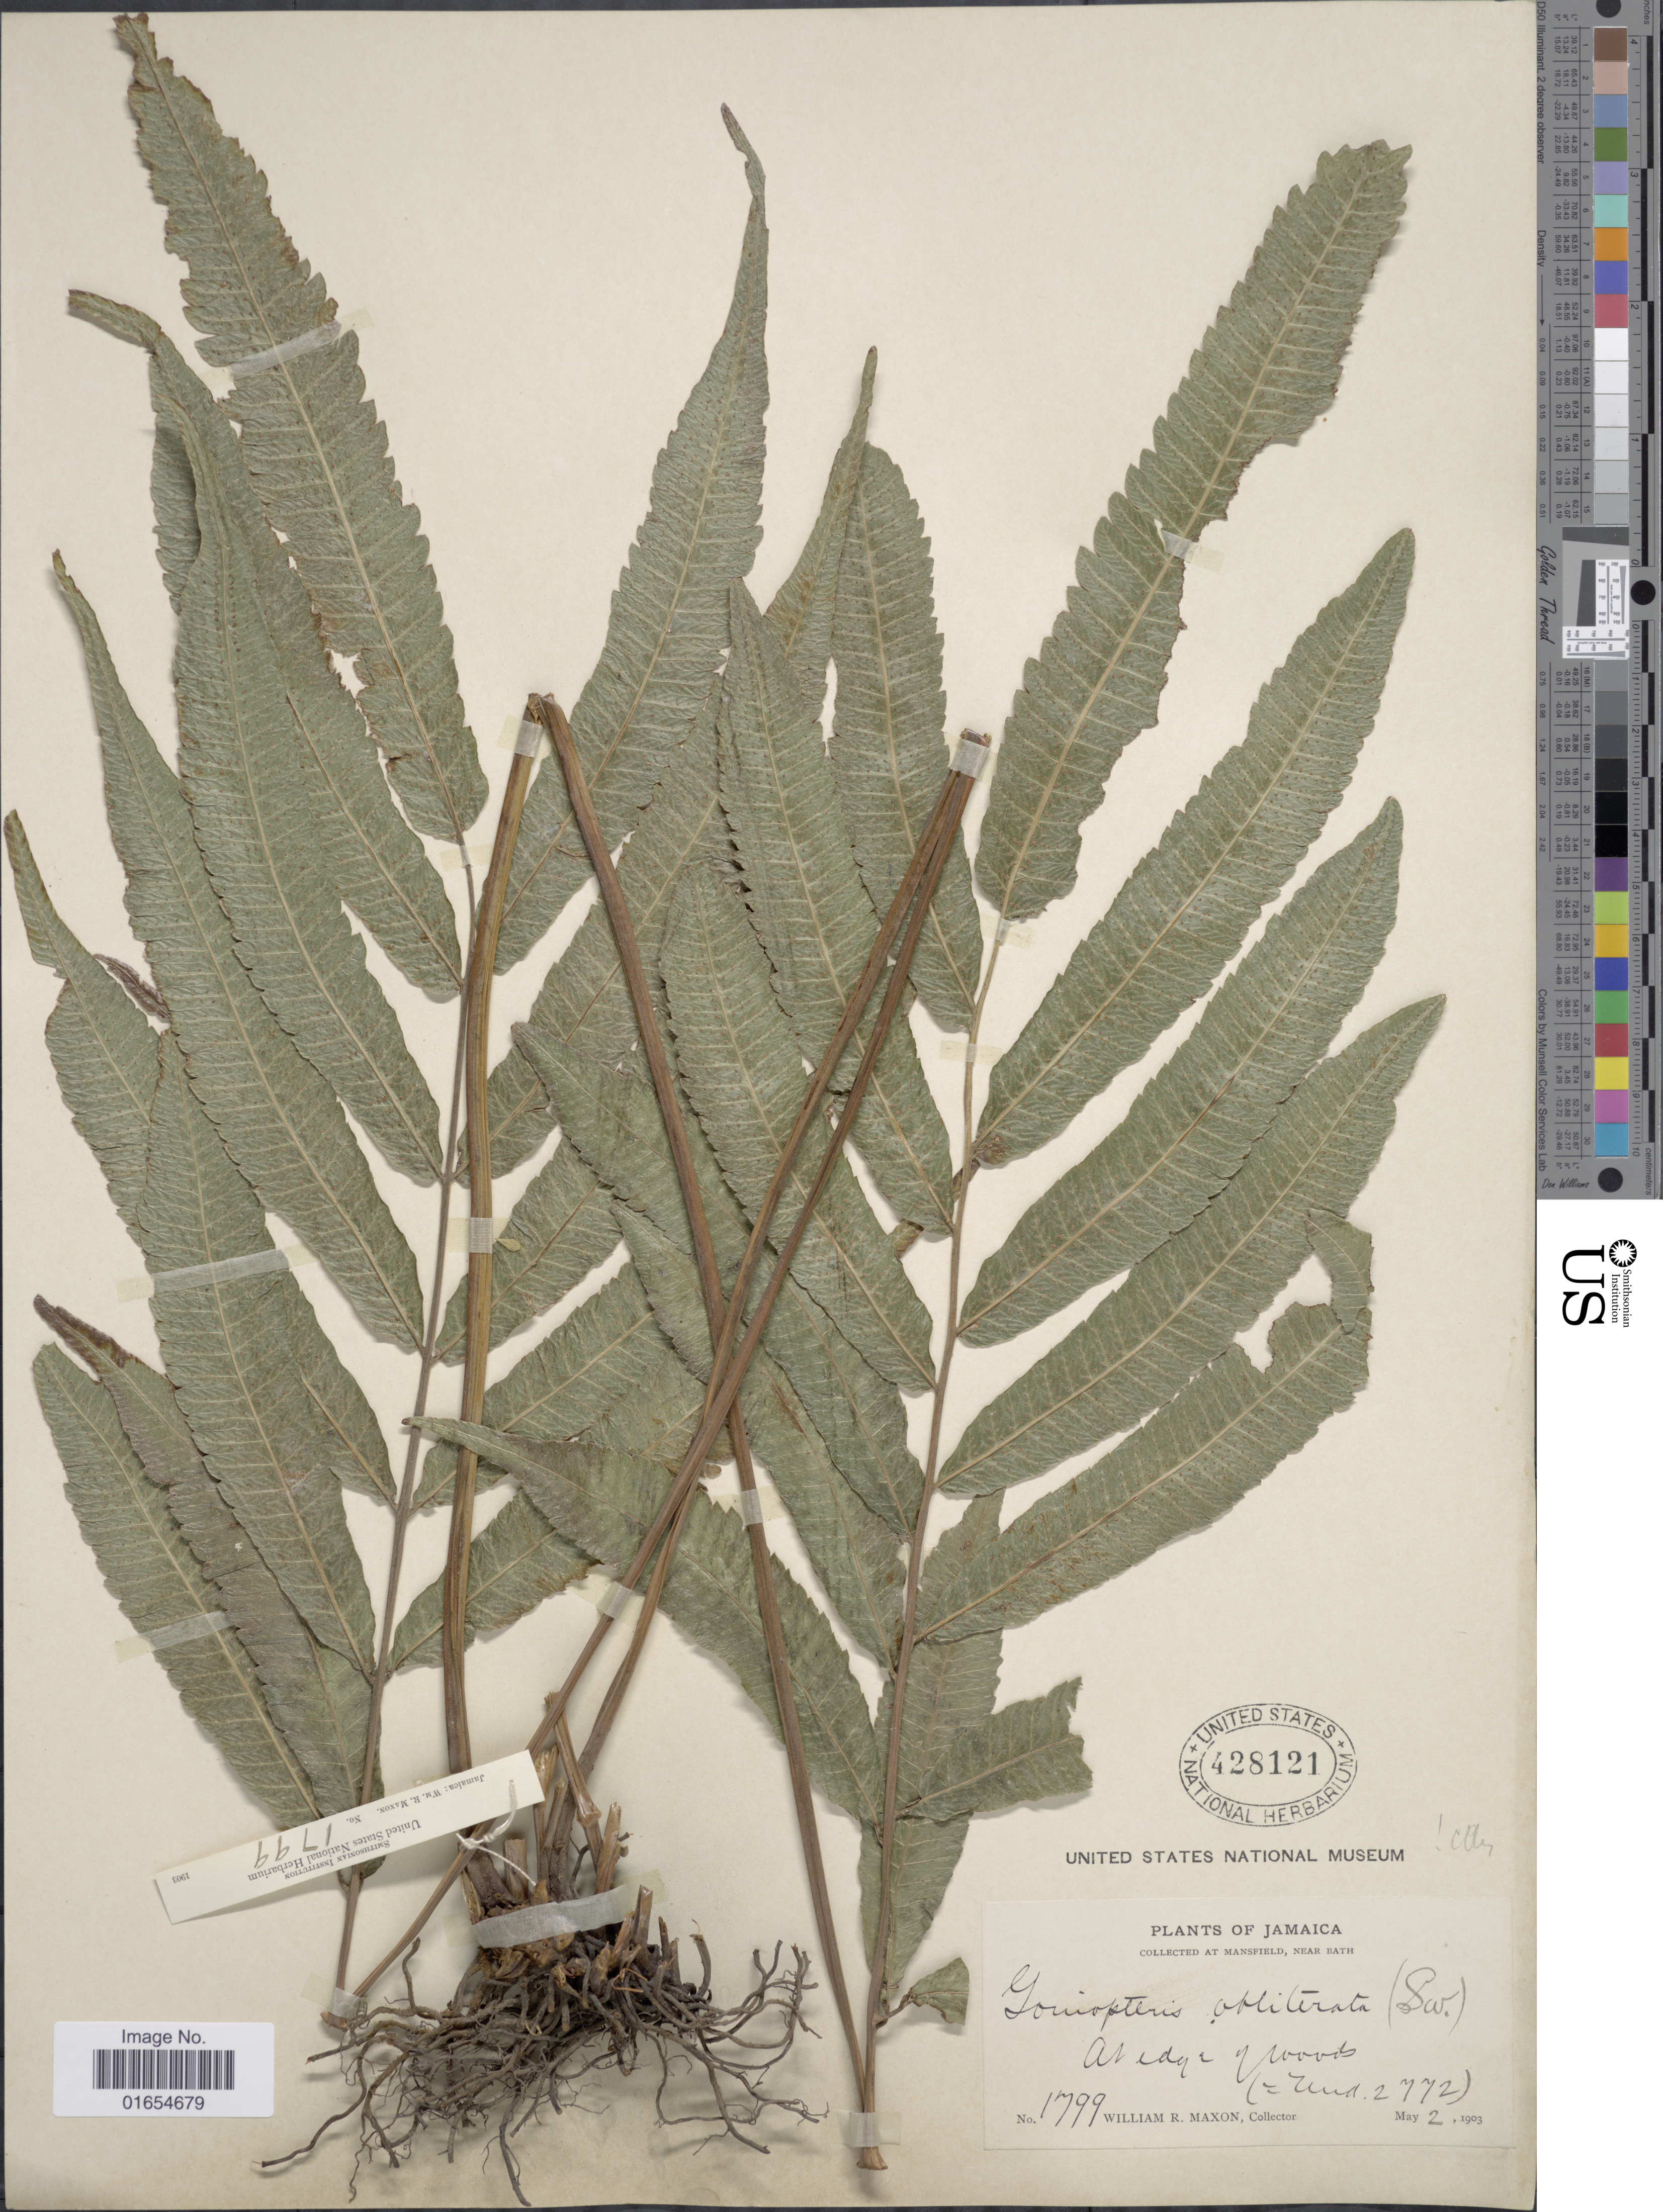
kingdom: Plantae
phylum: Tracheophyta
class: Polypodiopsida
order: Polypodiales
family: Thelypteridaceae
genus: Goniopteris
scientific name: Goniopteris obliterata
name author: (Sw.) C. Presl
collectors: W. R. Maxon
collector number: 1799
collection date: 1903-05-02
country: Jamaica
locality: Collected at Mansfield, near Bath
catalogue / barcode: US 428121